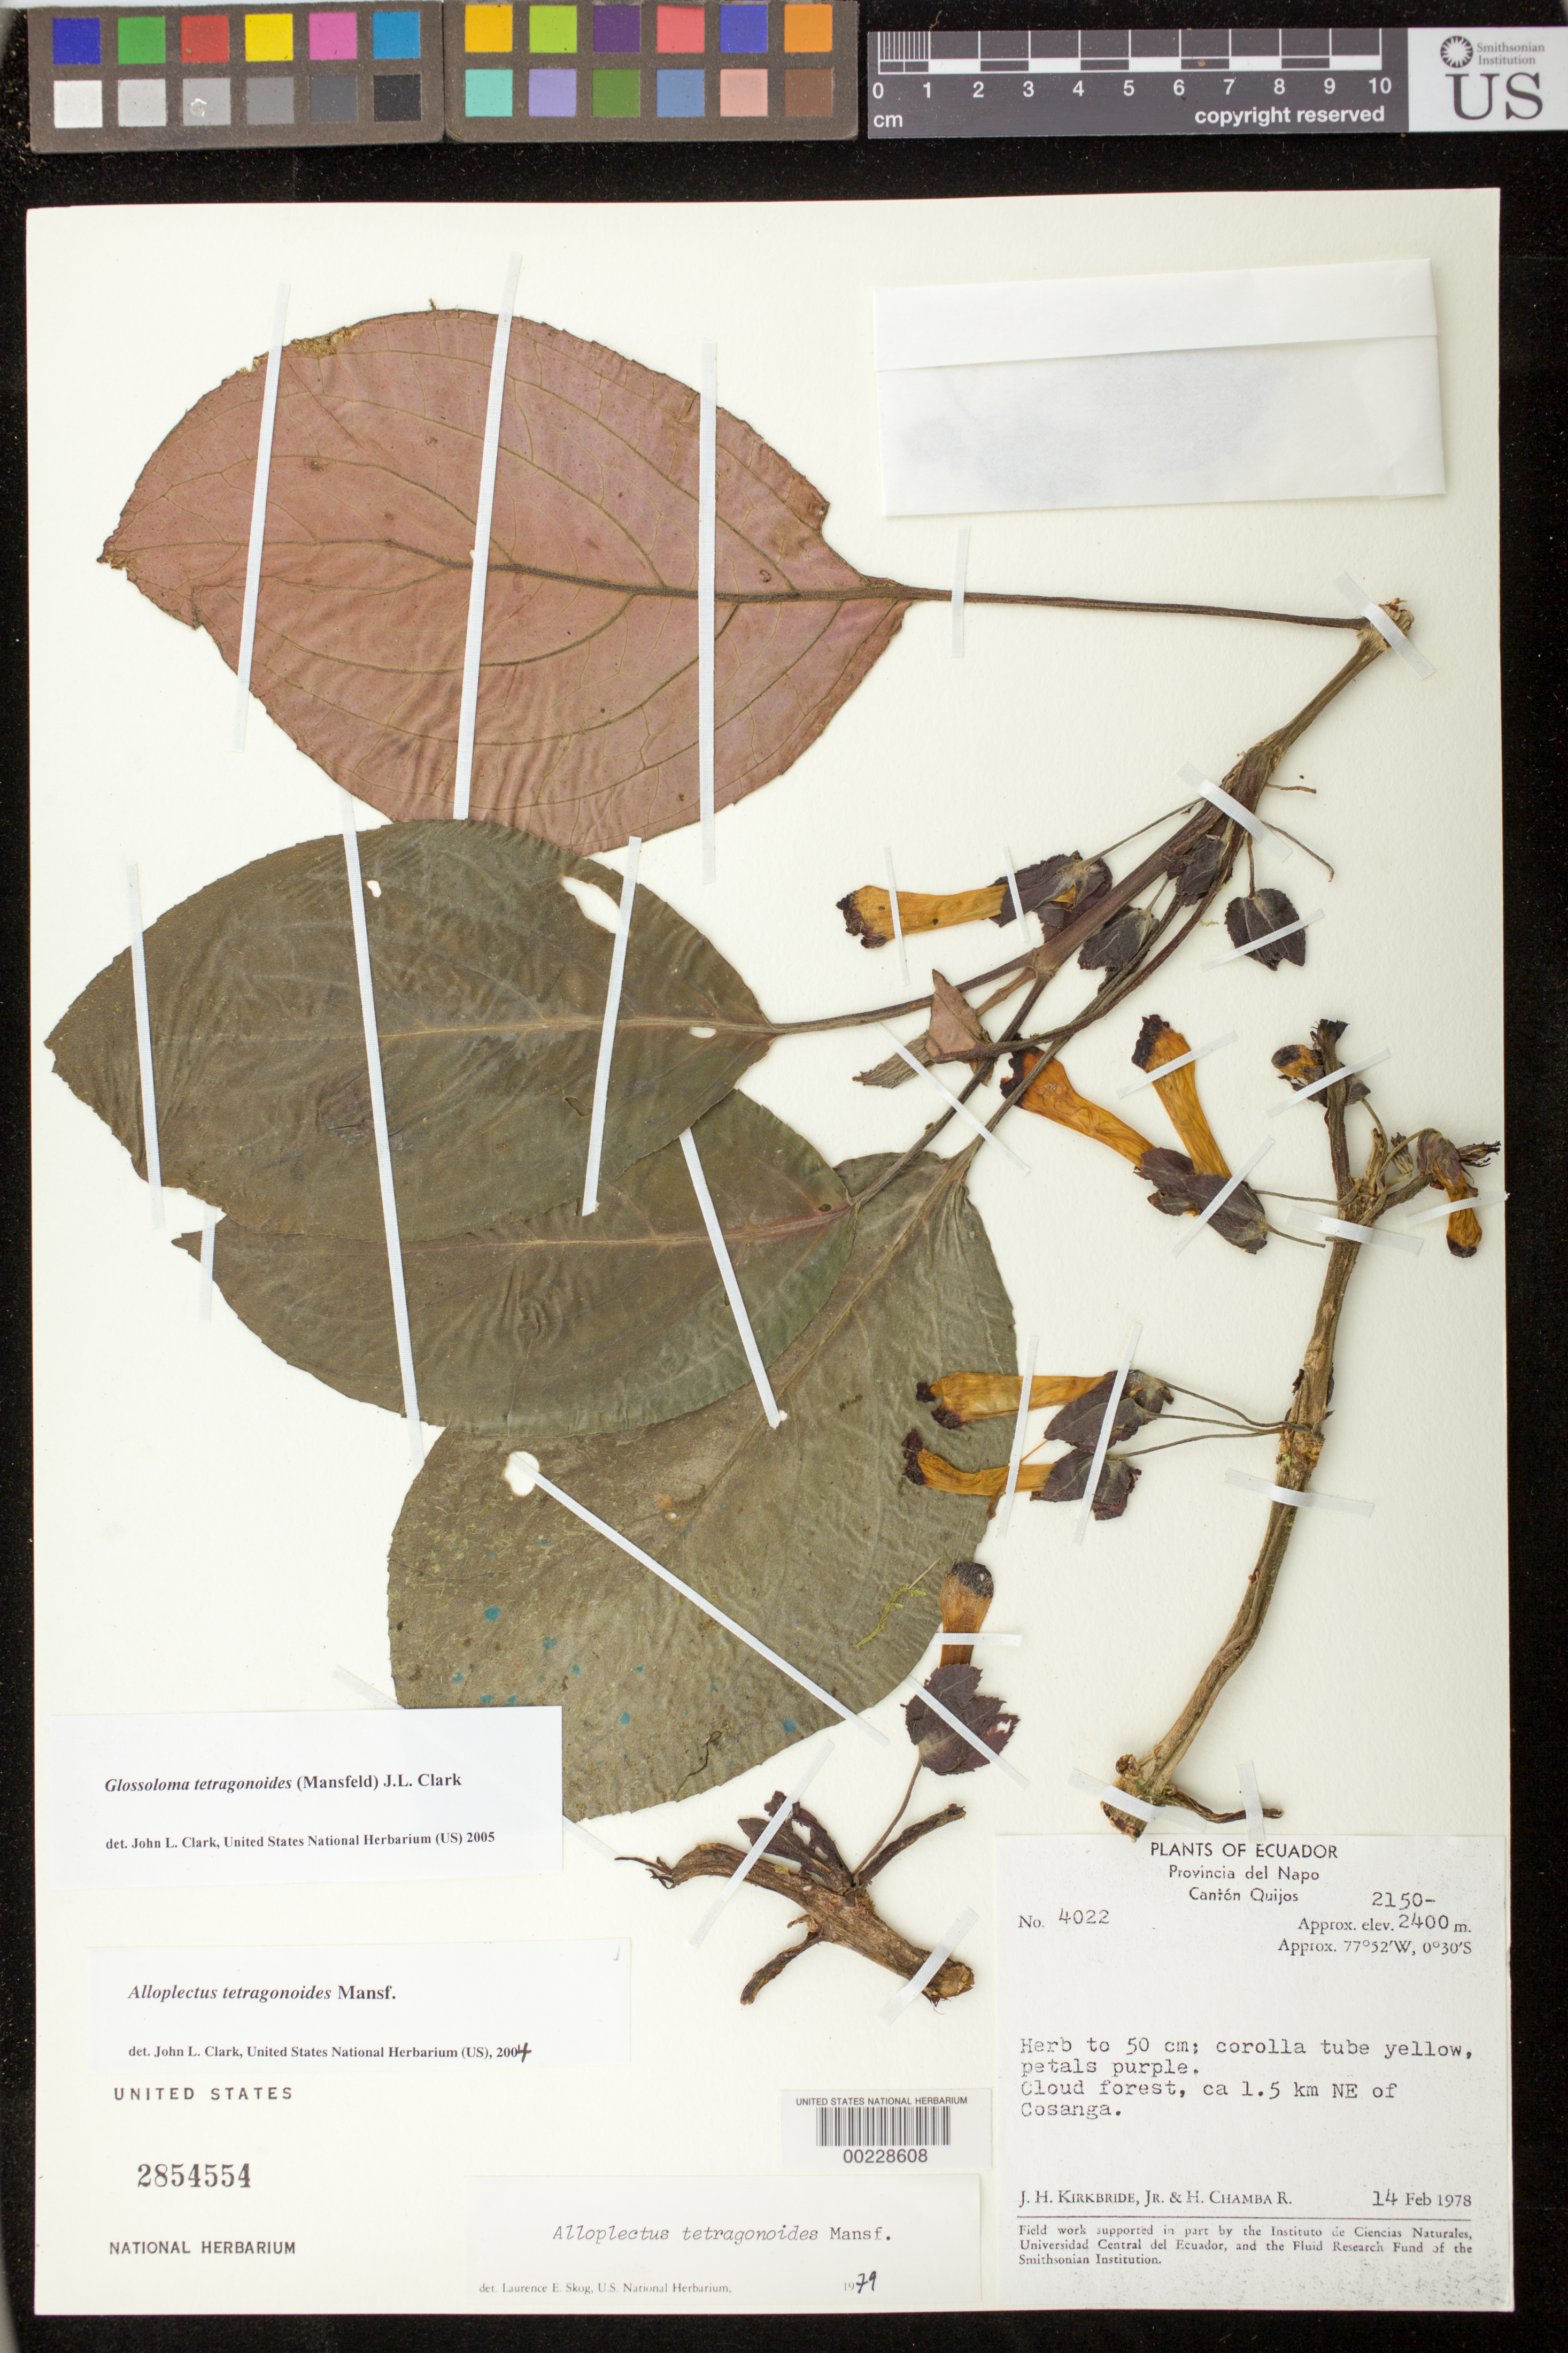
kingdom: Plantae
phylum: Tracheophyta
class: Magnoliopsida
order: Lamiales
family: Gesneriaceae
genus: Glossoloma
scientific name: Glossoloma tetragonoides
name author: (Mansf.) J.L. Clark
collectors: J. H. Kirkbride & H. Chambra-R.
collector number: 4022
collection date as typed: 14 Feb 1978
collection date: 1978-02-14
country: Ecuador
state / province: Napo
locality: Cantón Quijos, ca 1.5 km NE of Cosanga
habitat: Cloud forest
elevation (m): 2150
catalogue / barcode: US 2854554